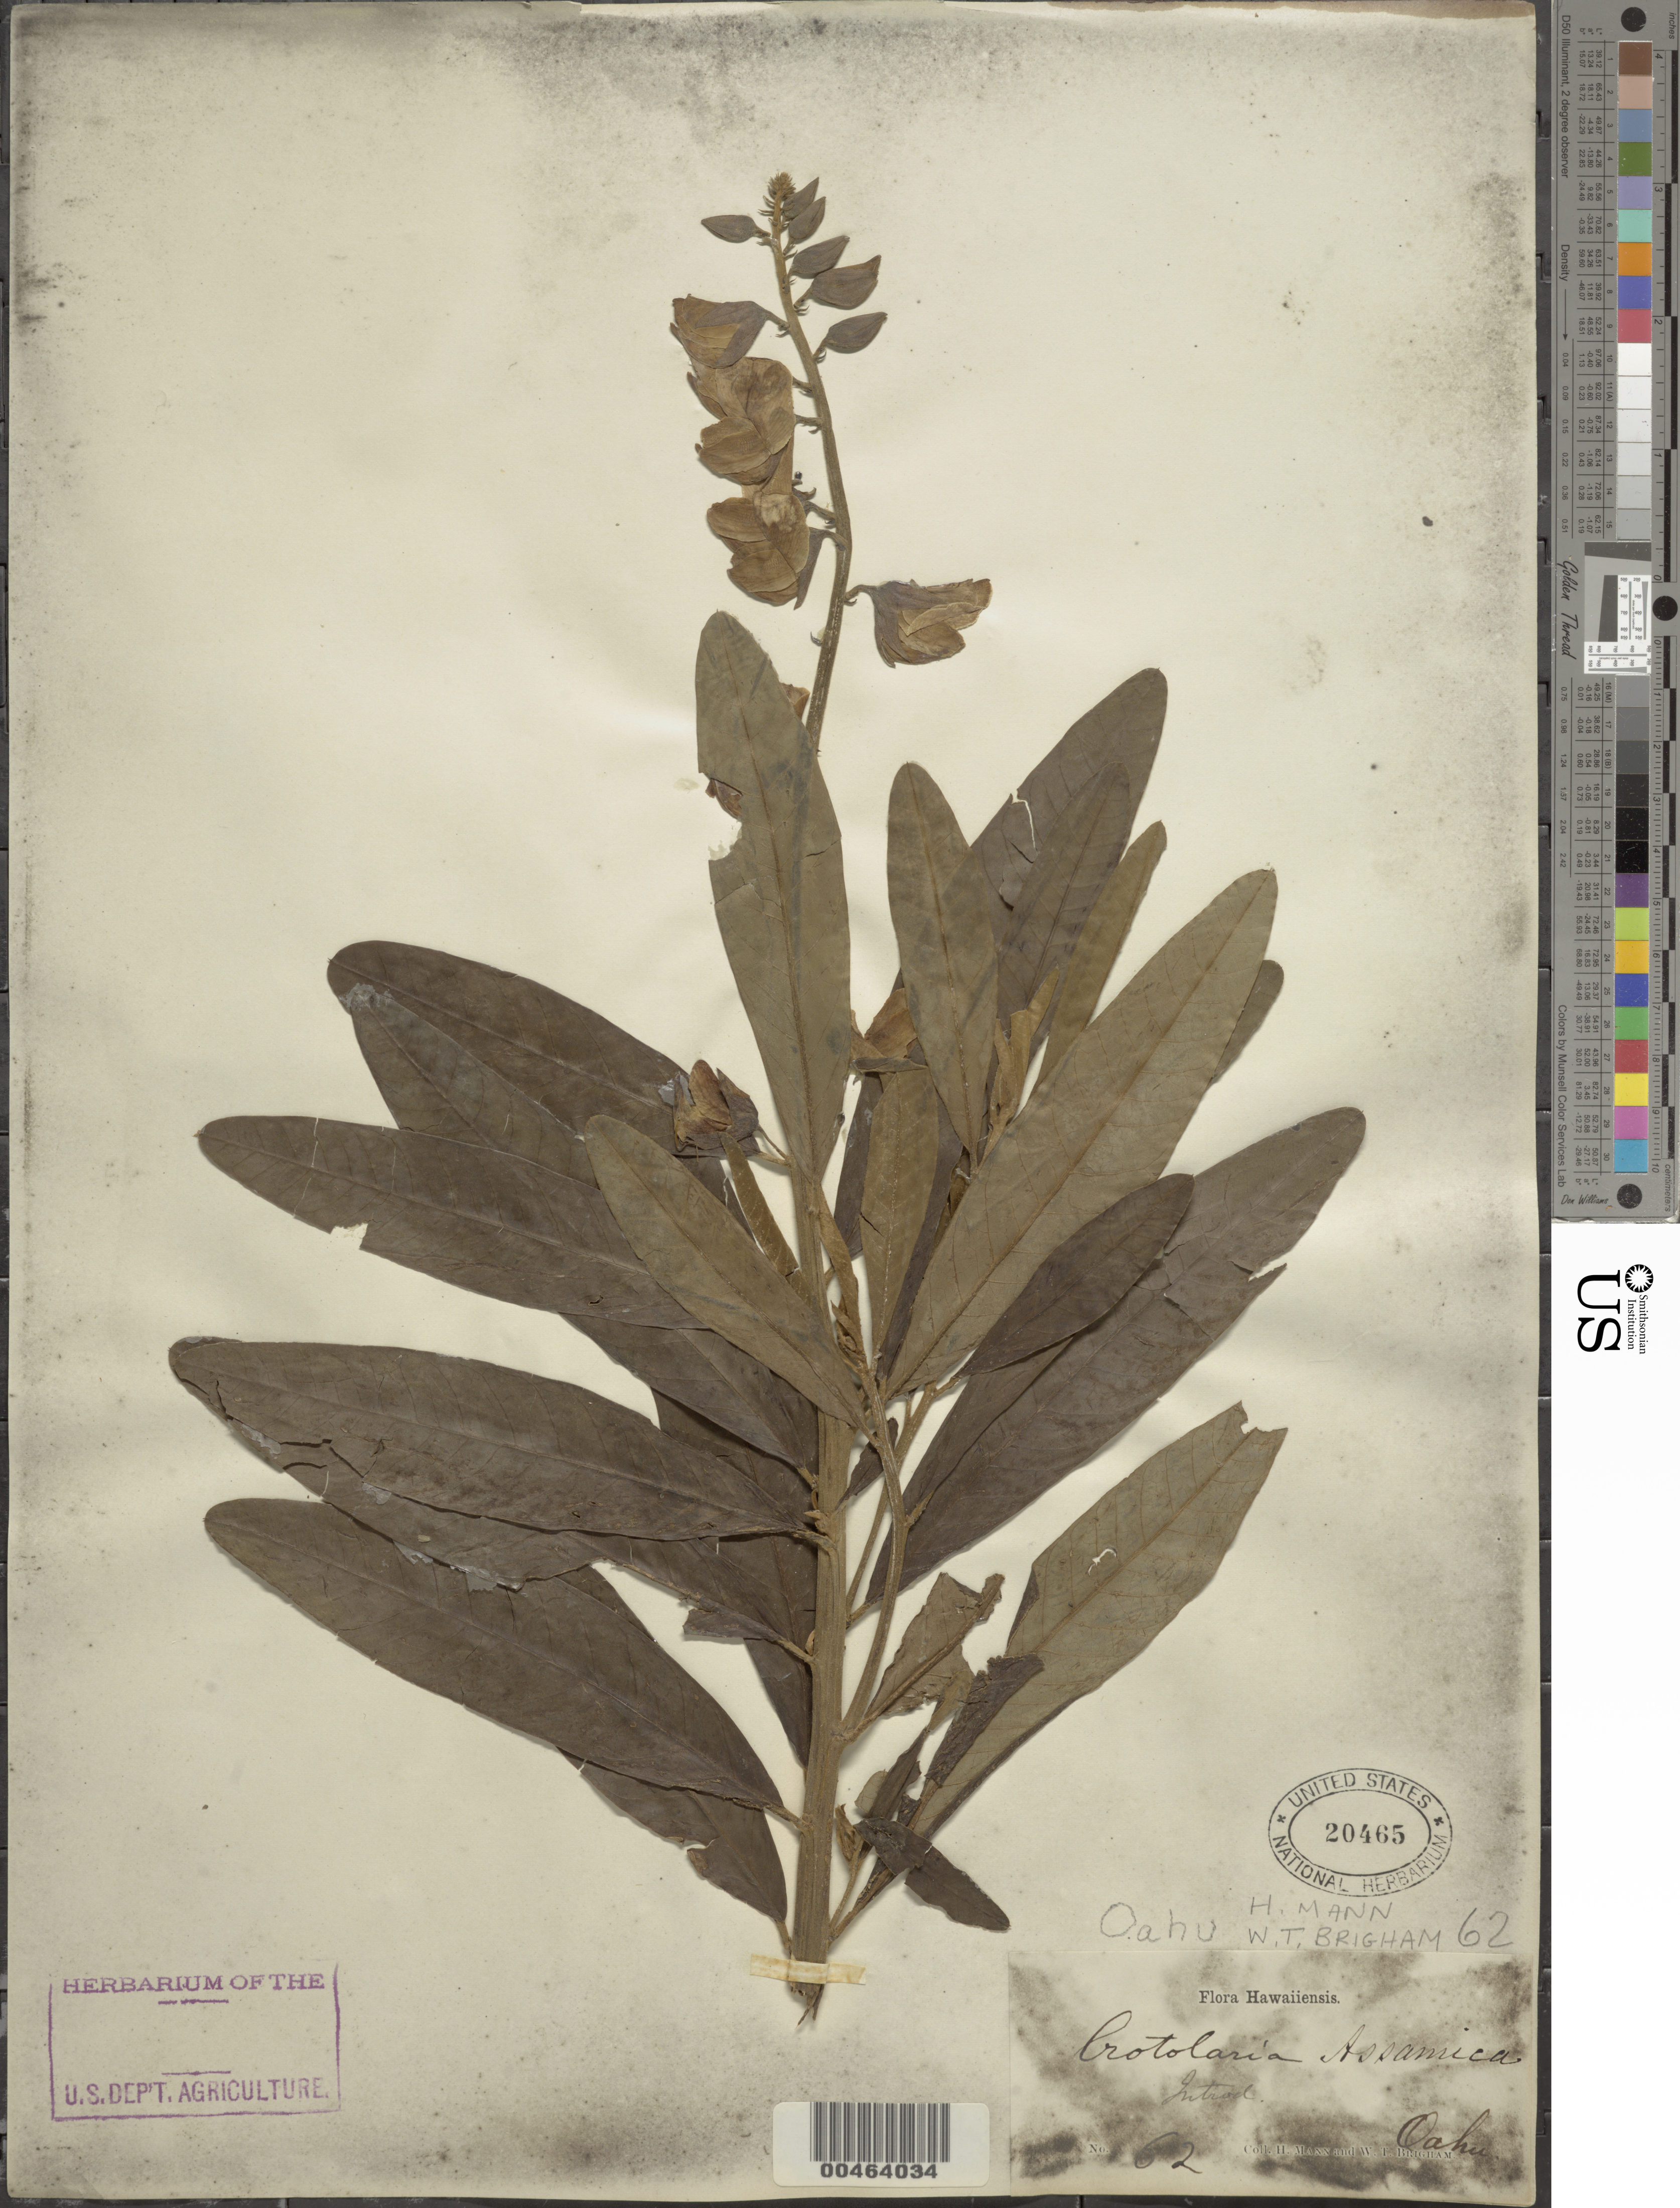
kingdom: Plantae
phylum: Tracheophyta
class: Magnoliopsida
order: Fabales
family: Fabaceae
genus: Crotalaria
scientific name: Crotalaria assamica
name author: Benth.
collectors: H. Mann & W. T. Brigham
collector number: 62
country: United States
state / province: Hawaii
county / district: Honolulu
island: Oahu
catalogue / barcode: US 20465